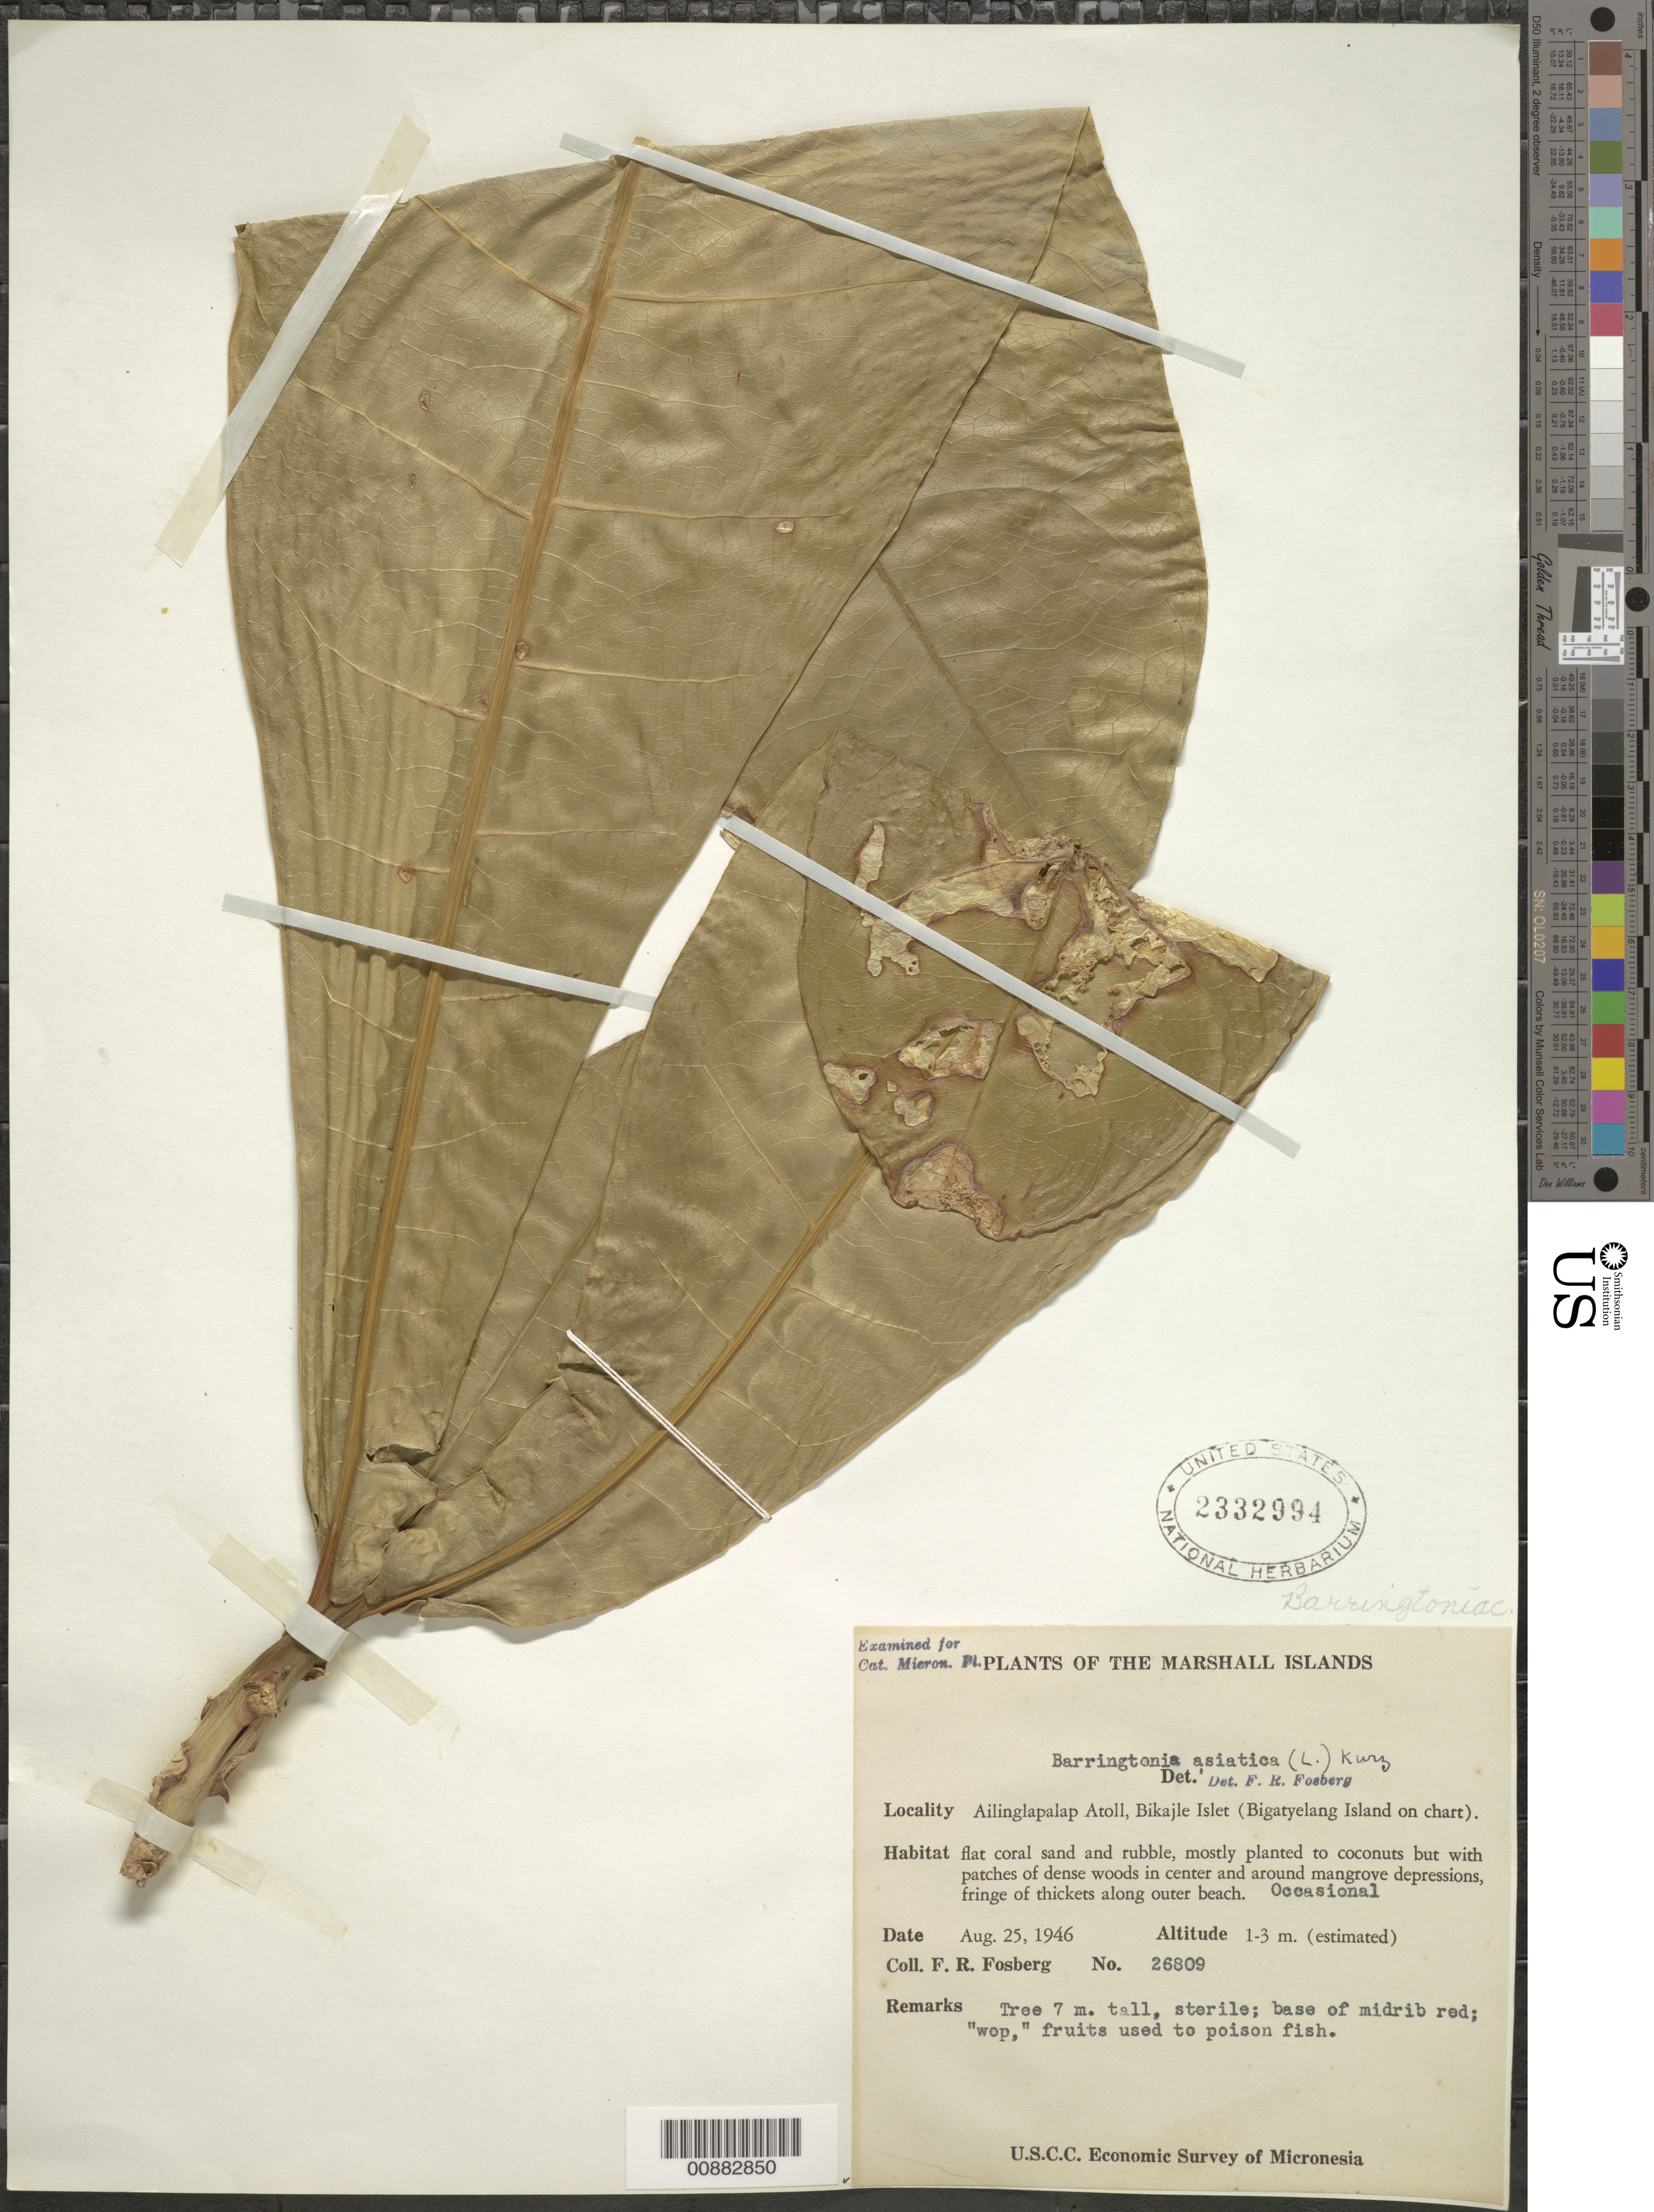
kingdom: Plantae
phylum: Tracheophyta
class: Magnoliopsida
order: Ericales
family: Lecythidaceae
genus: Barringtonia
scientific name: Barringtonia asiatica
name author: (L.) Kurz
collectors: F. R. Fosberg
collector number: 26809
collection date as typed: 25 Aug 1946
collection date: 1946-08-25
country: Marshall Islands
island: Ailinglaplap [Ailinglapalap] Atoll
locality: Bikajle Islet (Bigatyelang I.)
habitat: Flat coral sand and rubble, mostly planted to coconuts but with patches of dense woods in center and around mangrove depr…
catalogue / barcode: US 2332994